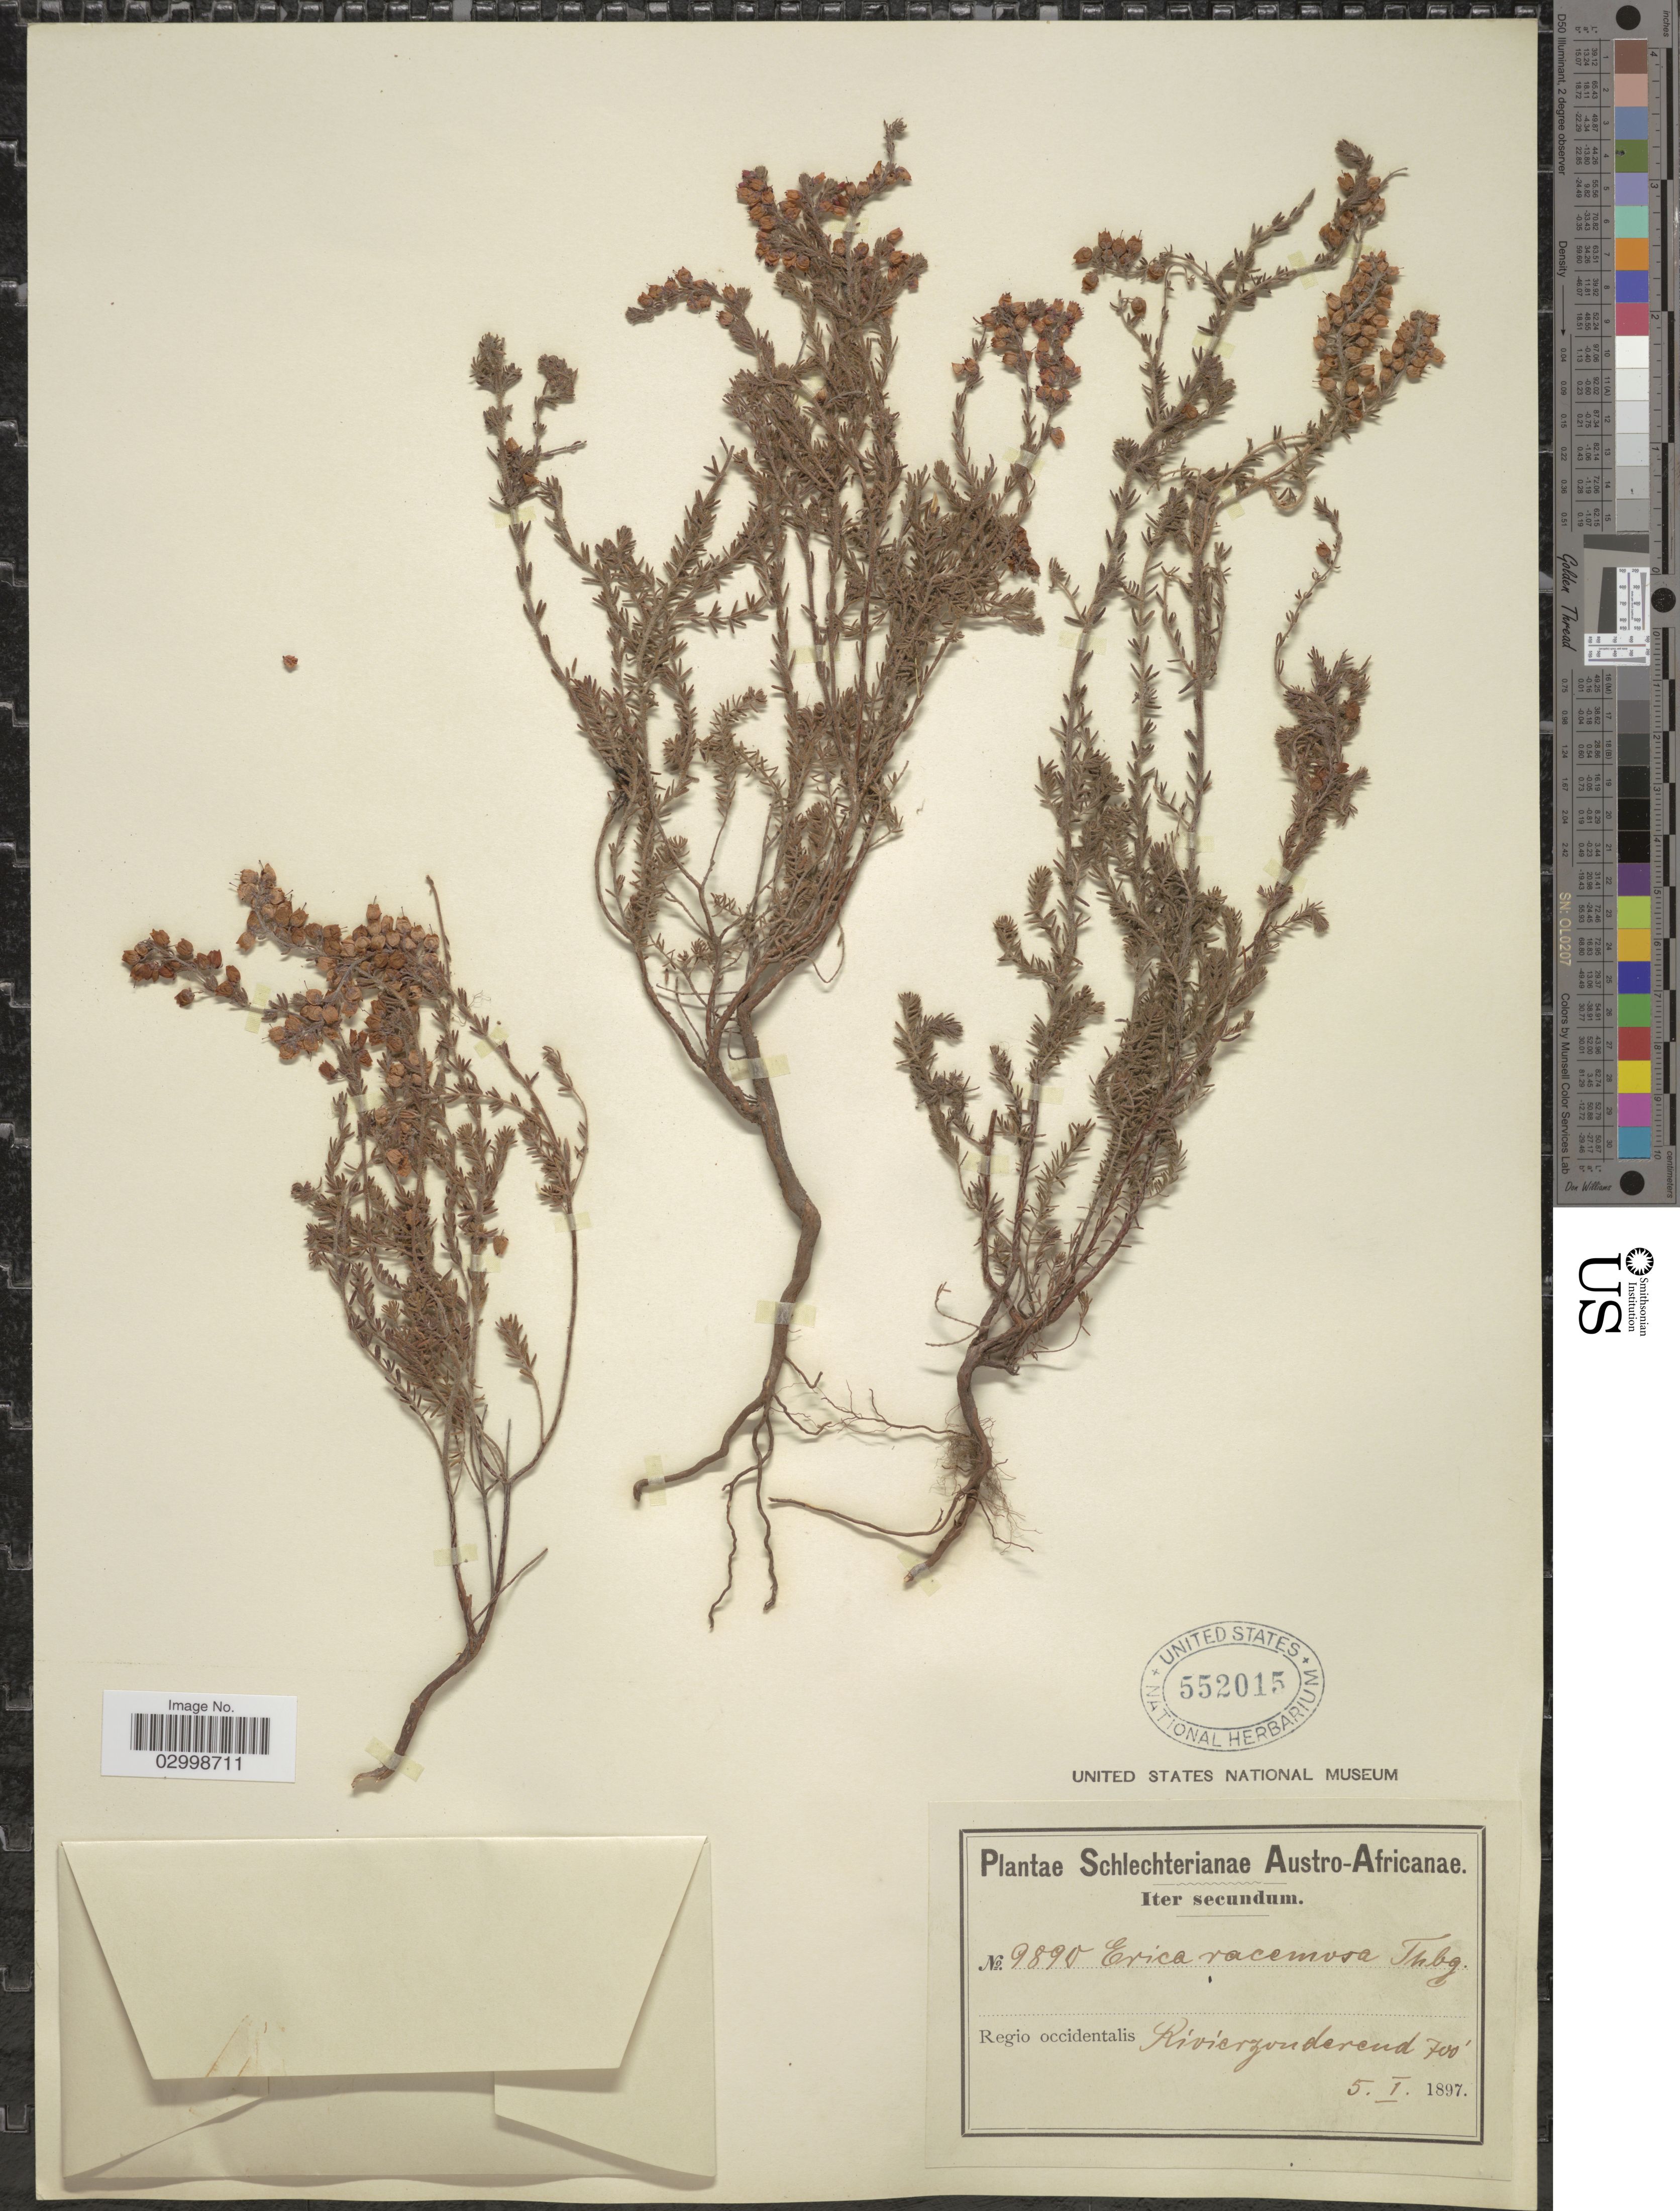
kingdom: Plantae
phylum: Tracheophyta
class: Magnoliopsida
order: Ericales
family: Ericaceae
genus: Erica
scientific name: Erica racemosa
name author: Thunb.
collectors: Schlechter, --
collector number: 9890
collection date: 1897-01-05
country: South Africa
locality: Austro-Africanae. regio occidentalis. Rivierzonderend.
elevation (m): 213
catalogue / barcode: US 552015